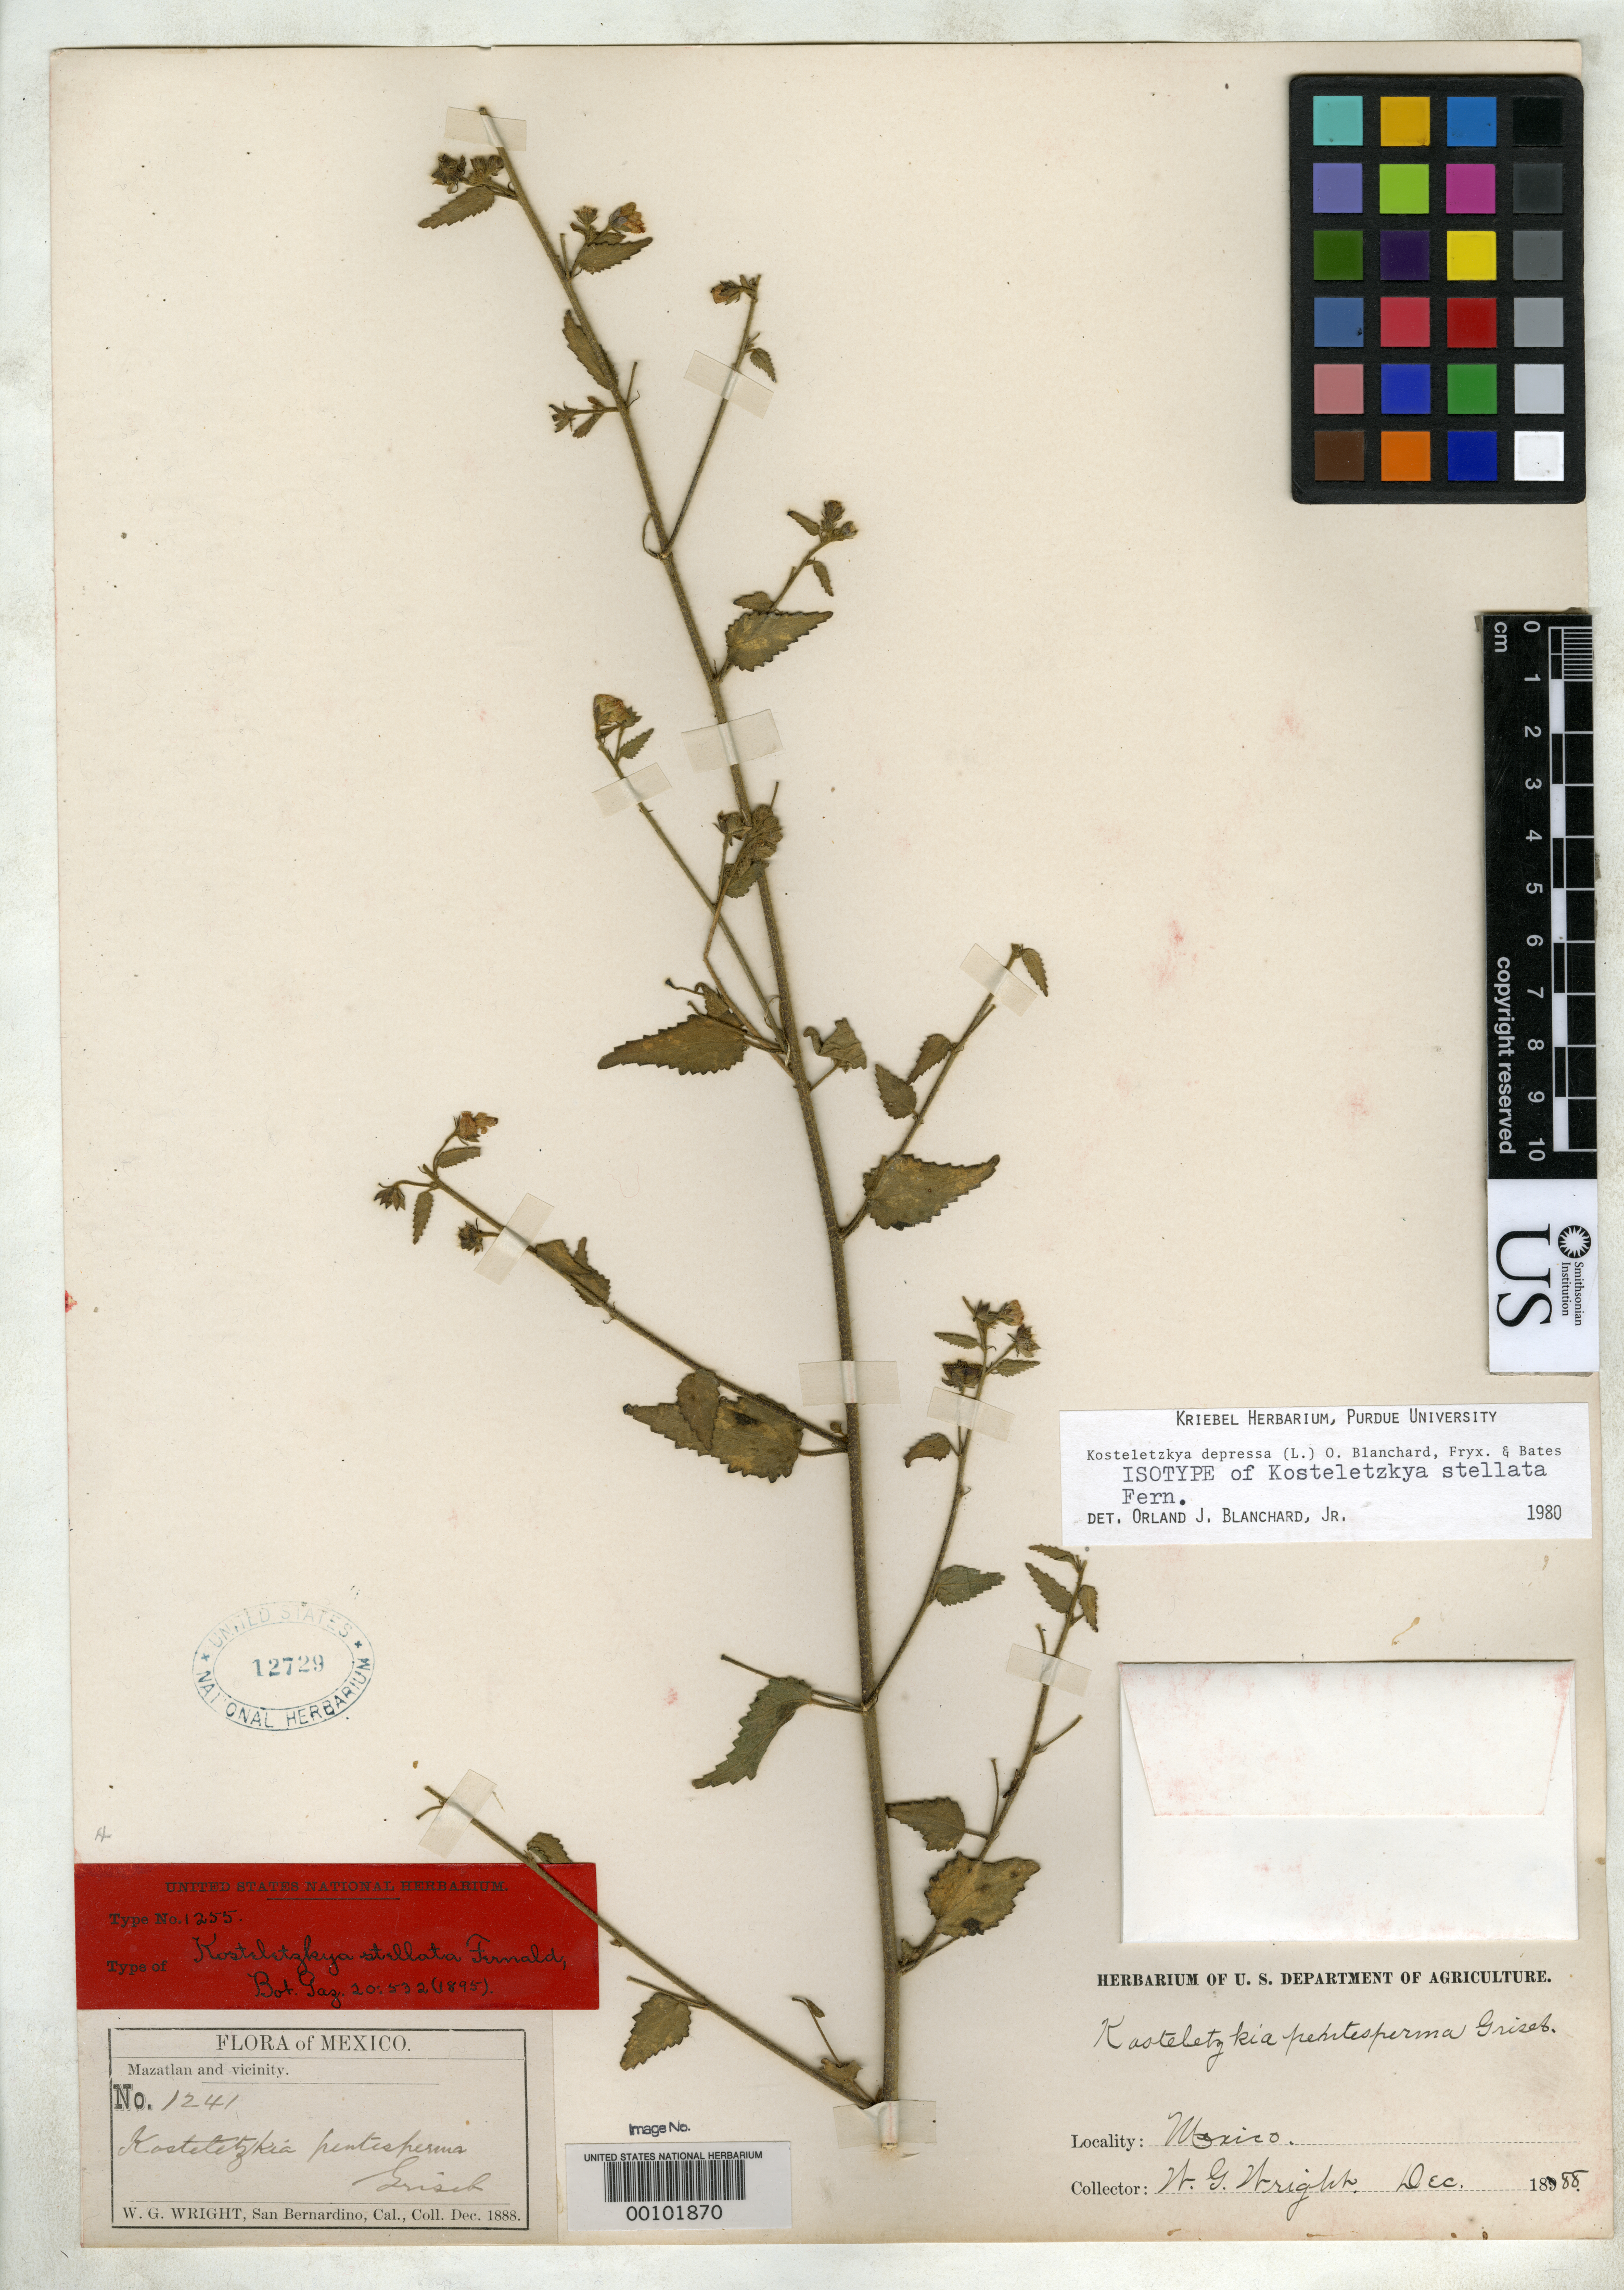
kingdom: Plantae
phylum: Tracheophyta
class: Magnoliopsida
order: Malvales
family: Malvaceae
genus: Kosteletzkya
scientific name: Kosteletzkya stellata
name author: Fernald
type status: Isolectotype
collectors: W. G. Wright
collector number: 1241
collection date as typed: Jan 1889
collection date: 1889-01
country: Mexico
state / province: Sinaloa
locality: Near Mazatlan.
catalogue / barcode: US 12729